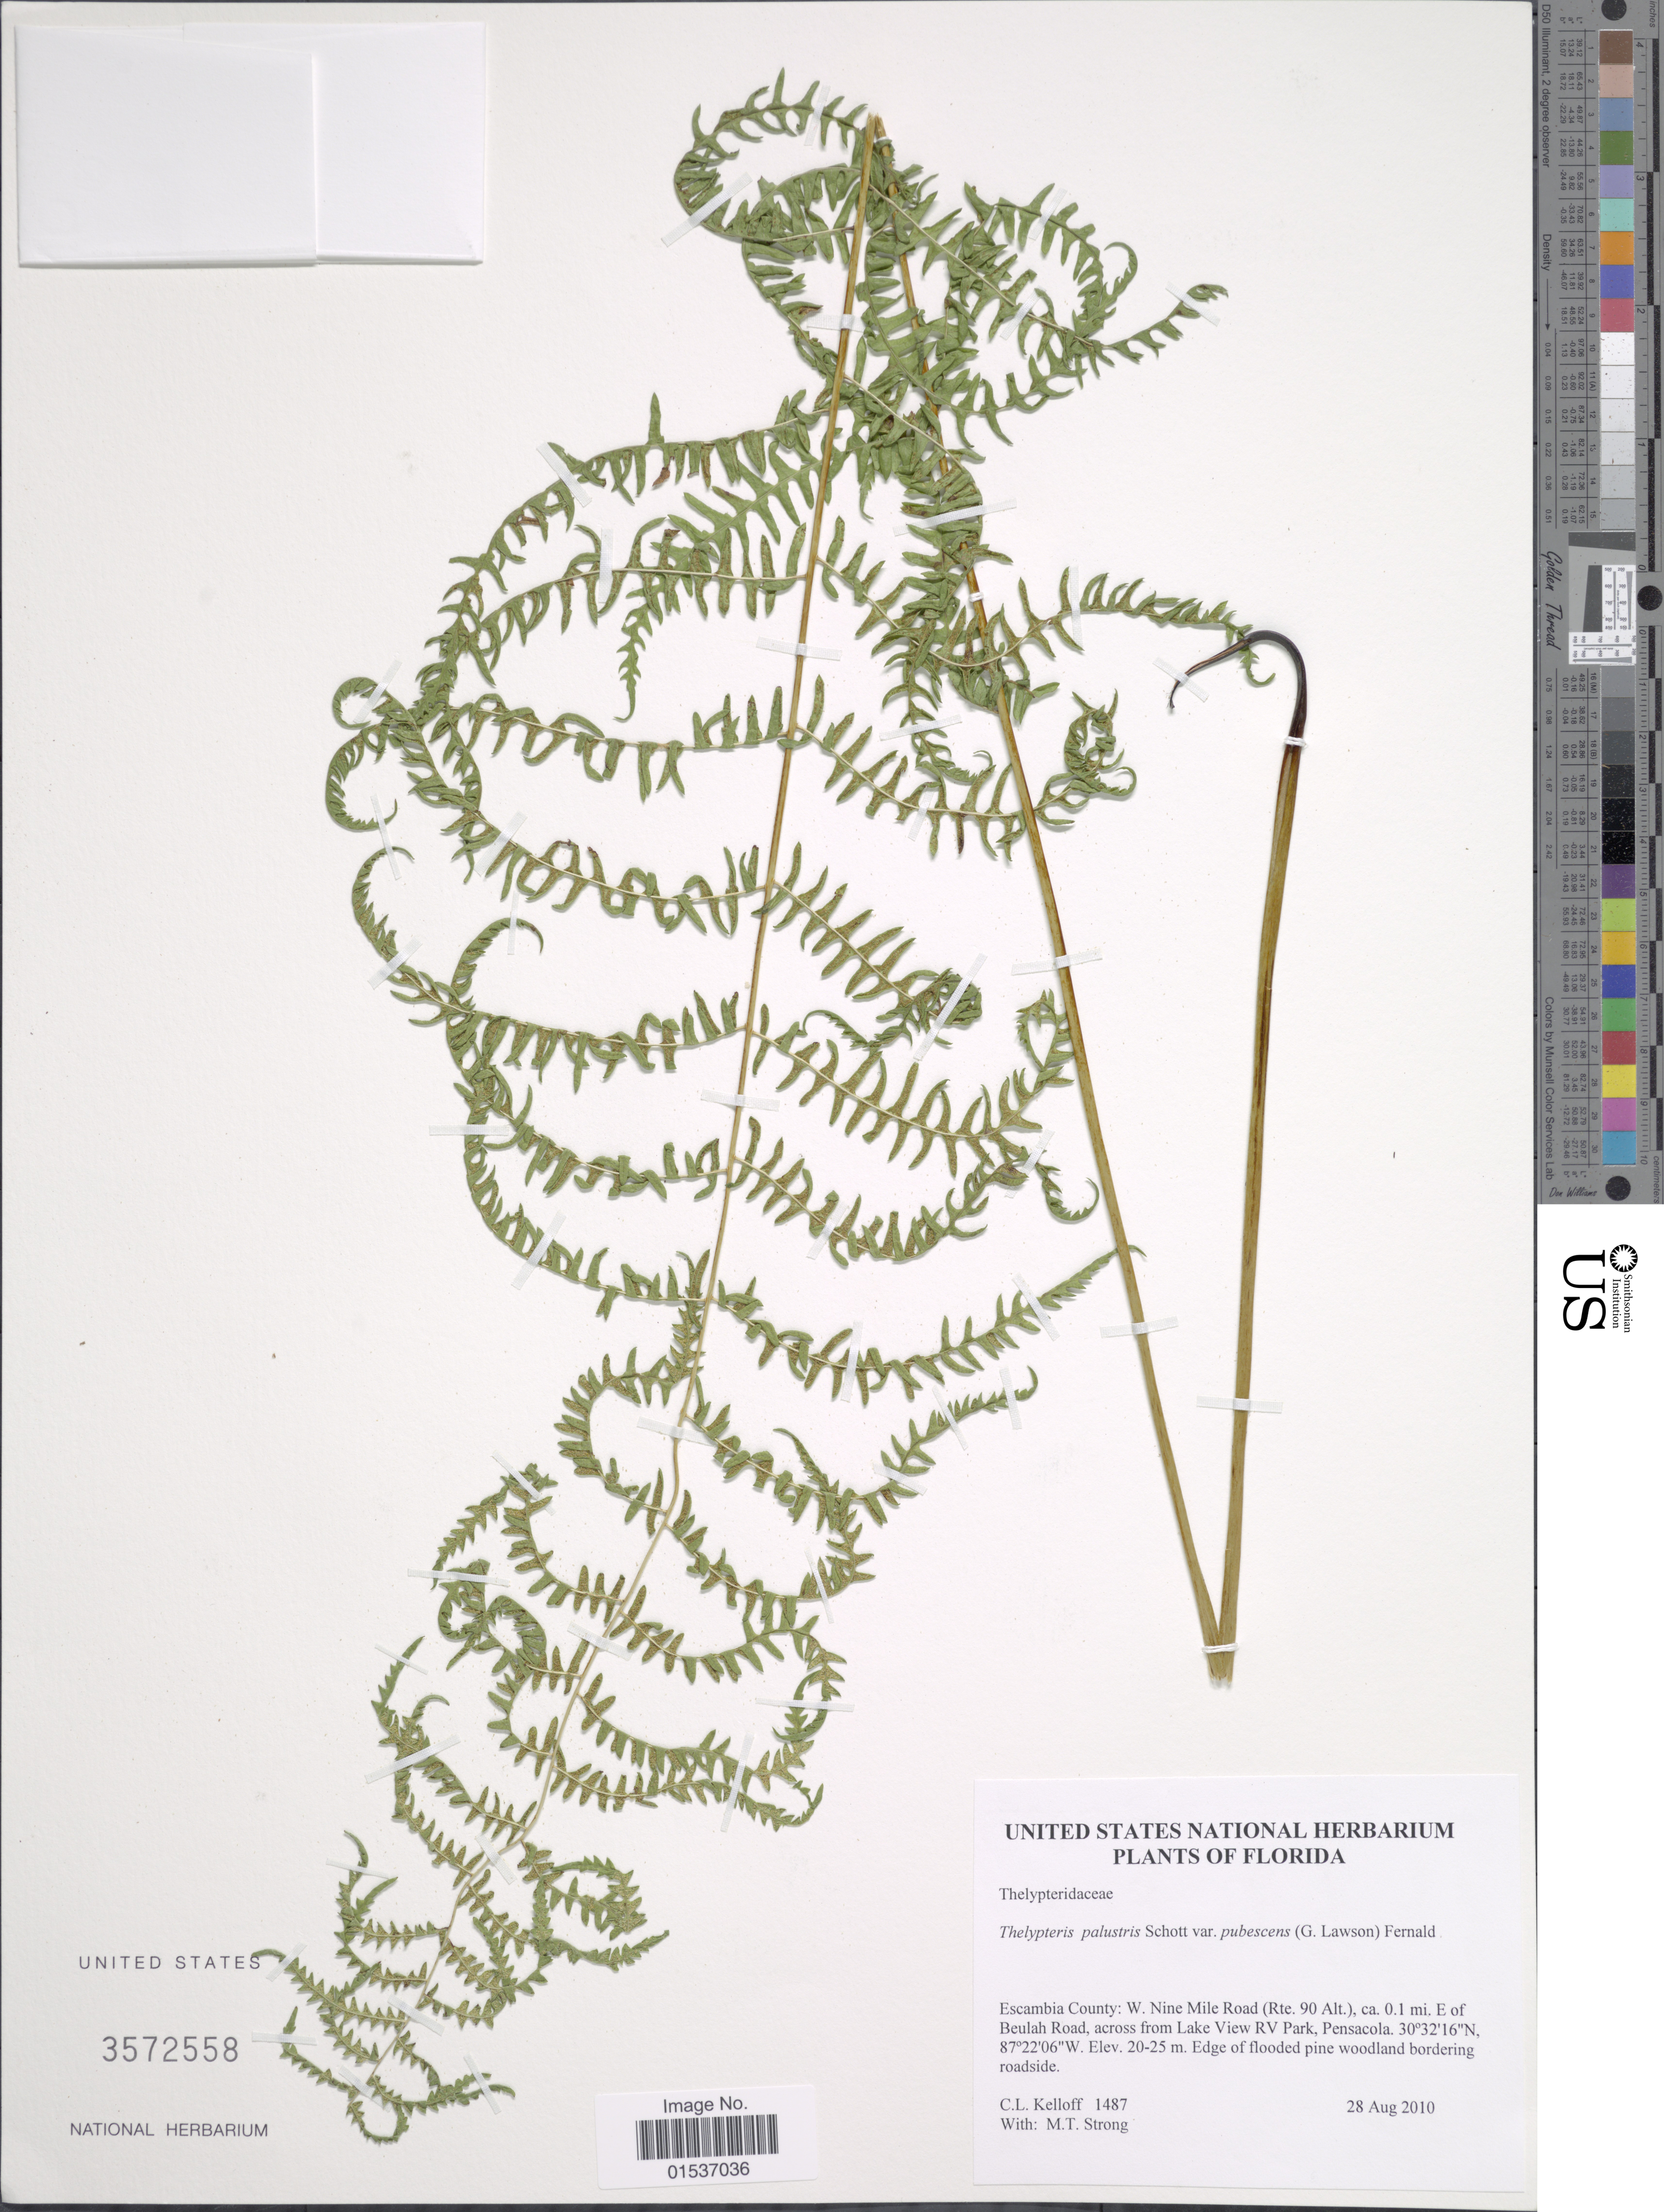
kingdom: Plantae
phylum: Tracheophyta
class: Polypodiopsida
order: Polypodiales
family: Thelypteridaceae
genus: Thelypteris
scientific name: Thelypteris palustris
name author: (Salisb.) Schott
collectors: C. L. Kelloff & M. T. Strong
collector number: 1487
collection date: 2010-08-28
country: United States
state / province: Florida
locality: Florida. Escambia County: W. Nine Mile Road,ca. 0.1 mi. E of Beulah Road, across Lake View RV Park, Pensacola.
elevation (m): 20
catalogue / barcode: US 3572558